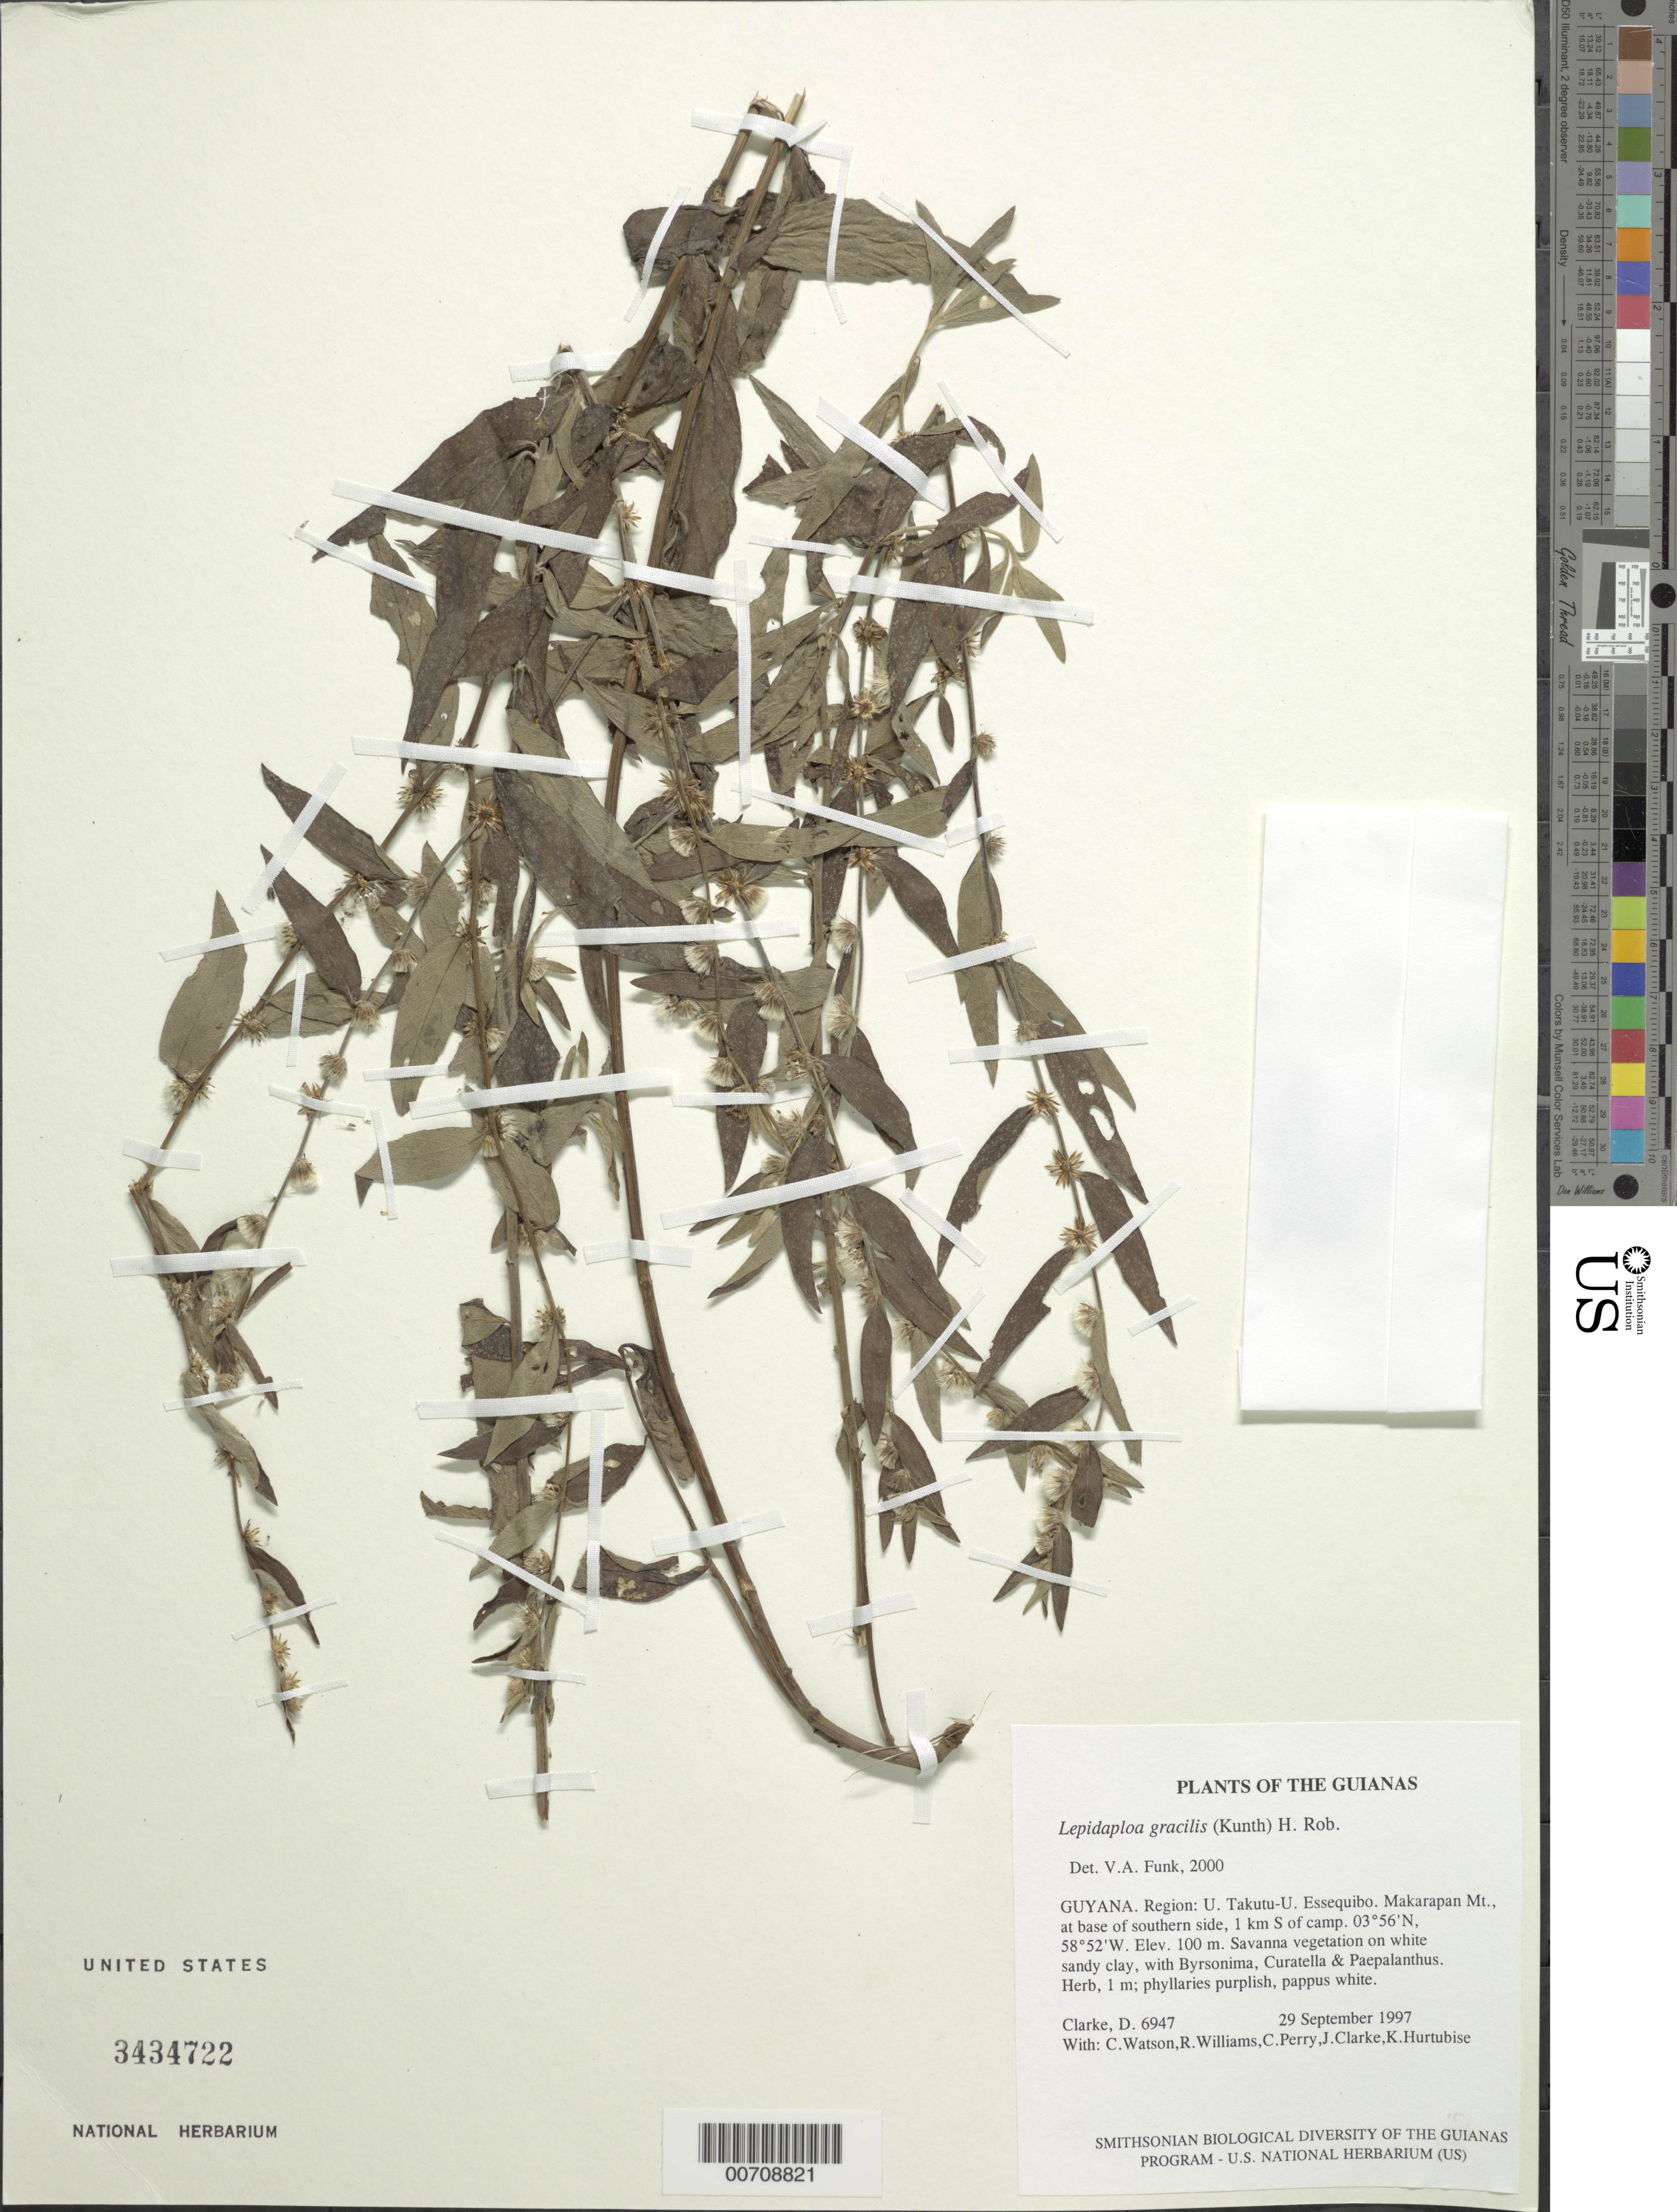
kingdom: Plantae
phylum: Tracheophyta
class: Magnoliopsida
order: Asterales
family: Asteraceae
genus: Lepidaploa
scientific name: Lepidaploa gracilis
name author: (Kunth) H. Rob.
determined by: Funk, Vicki A., (BOT), Smithsonian Institution - National Museum of Natural History (UNITED STATES)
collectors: H. D. Clarke, C. Watson, R. Williams, C. Perry, J. Clarke & K. Hurtubise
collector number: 6947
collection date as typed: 29 September 1997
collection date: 1997-09-29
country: Guyana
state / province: U. Takutu-U. Essequibo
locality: Makarapan Mt., at base of southern side, 1 km S of camp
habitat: Savanna vegetation on white sandy clay, with Byrsonima, Curatella & Paepalanthus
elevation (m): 100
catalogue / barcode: US 3434722